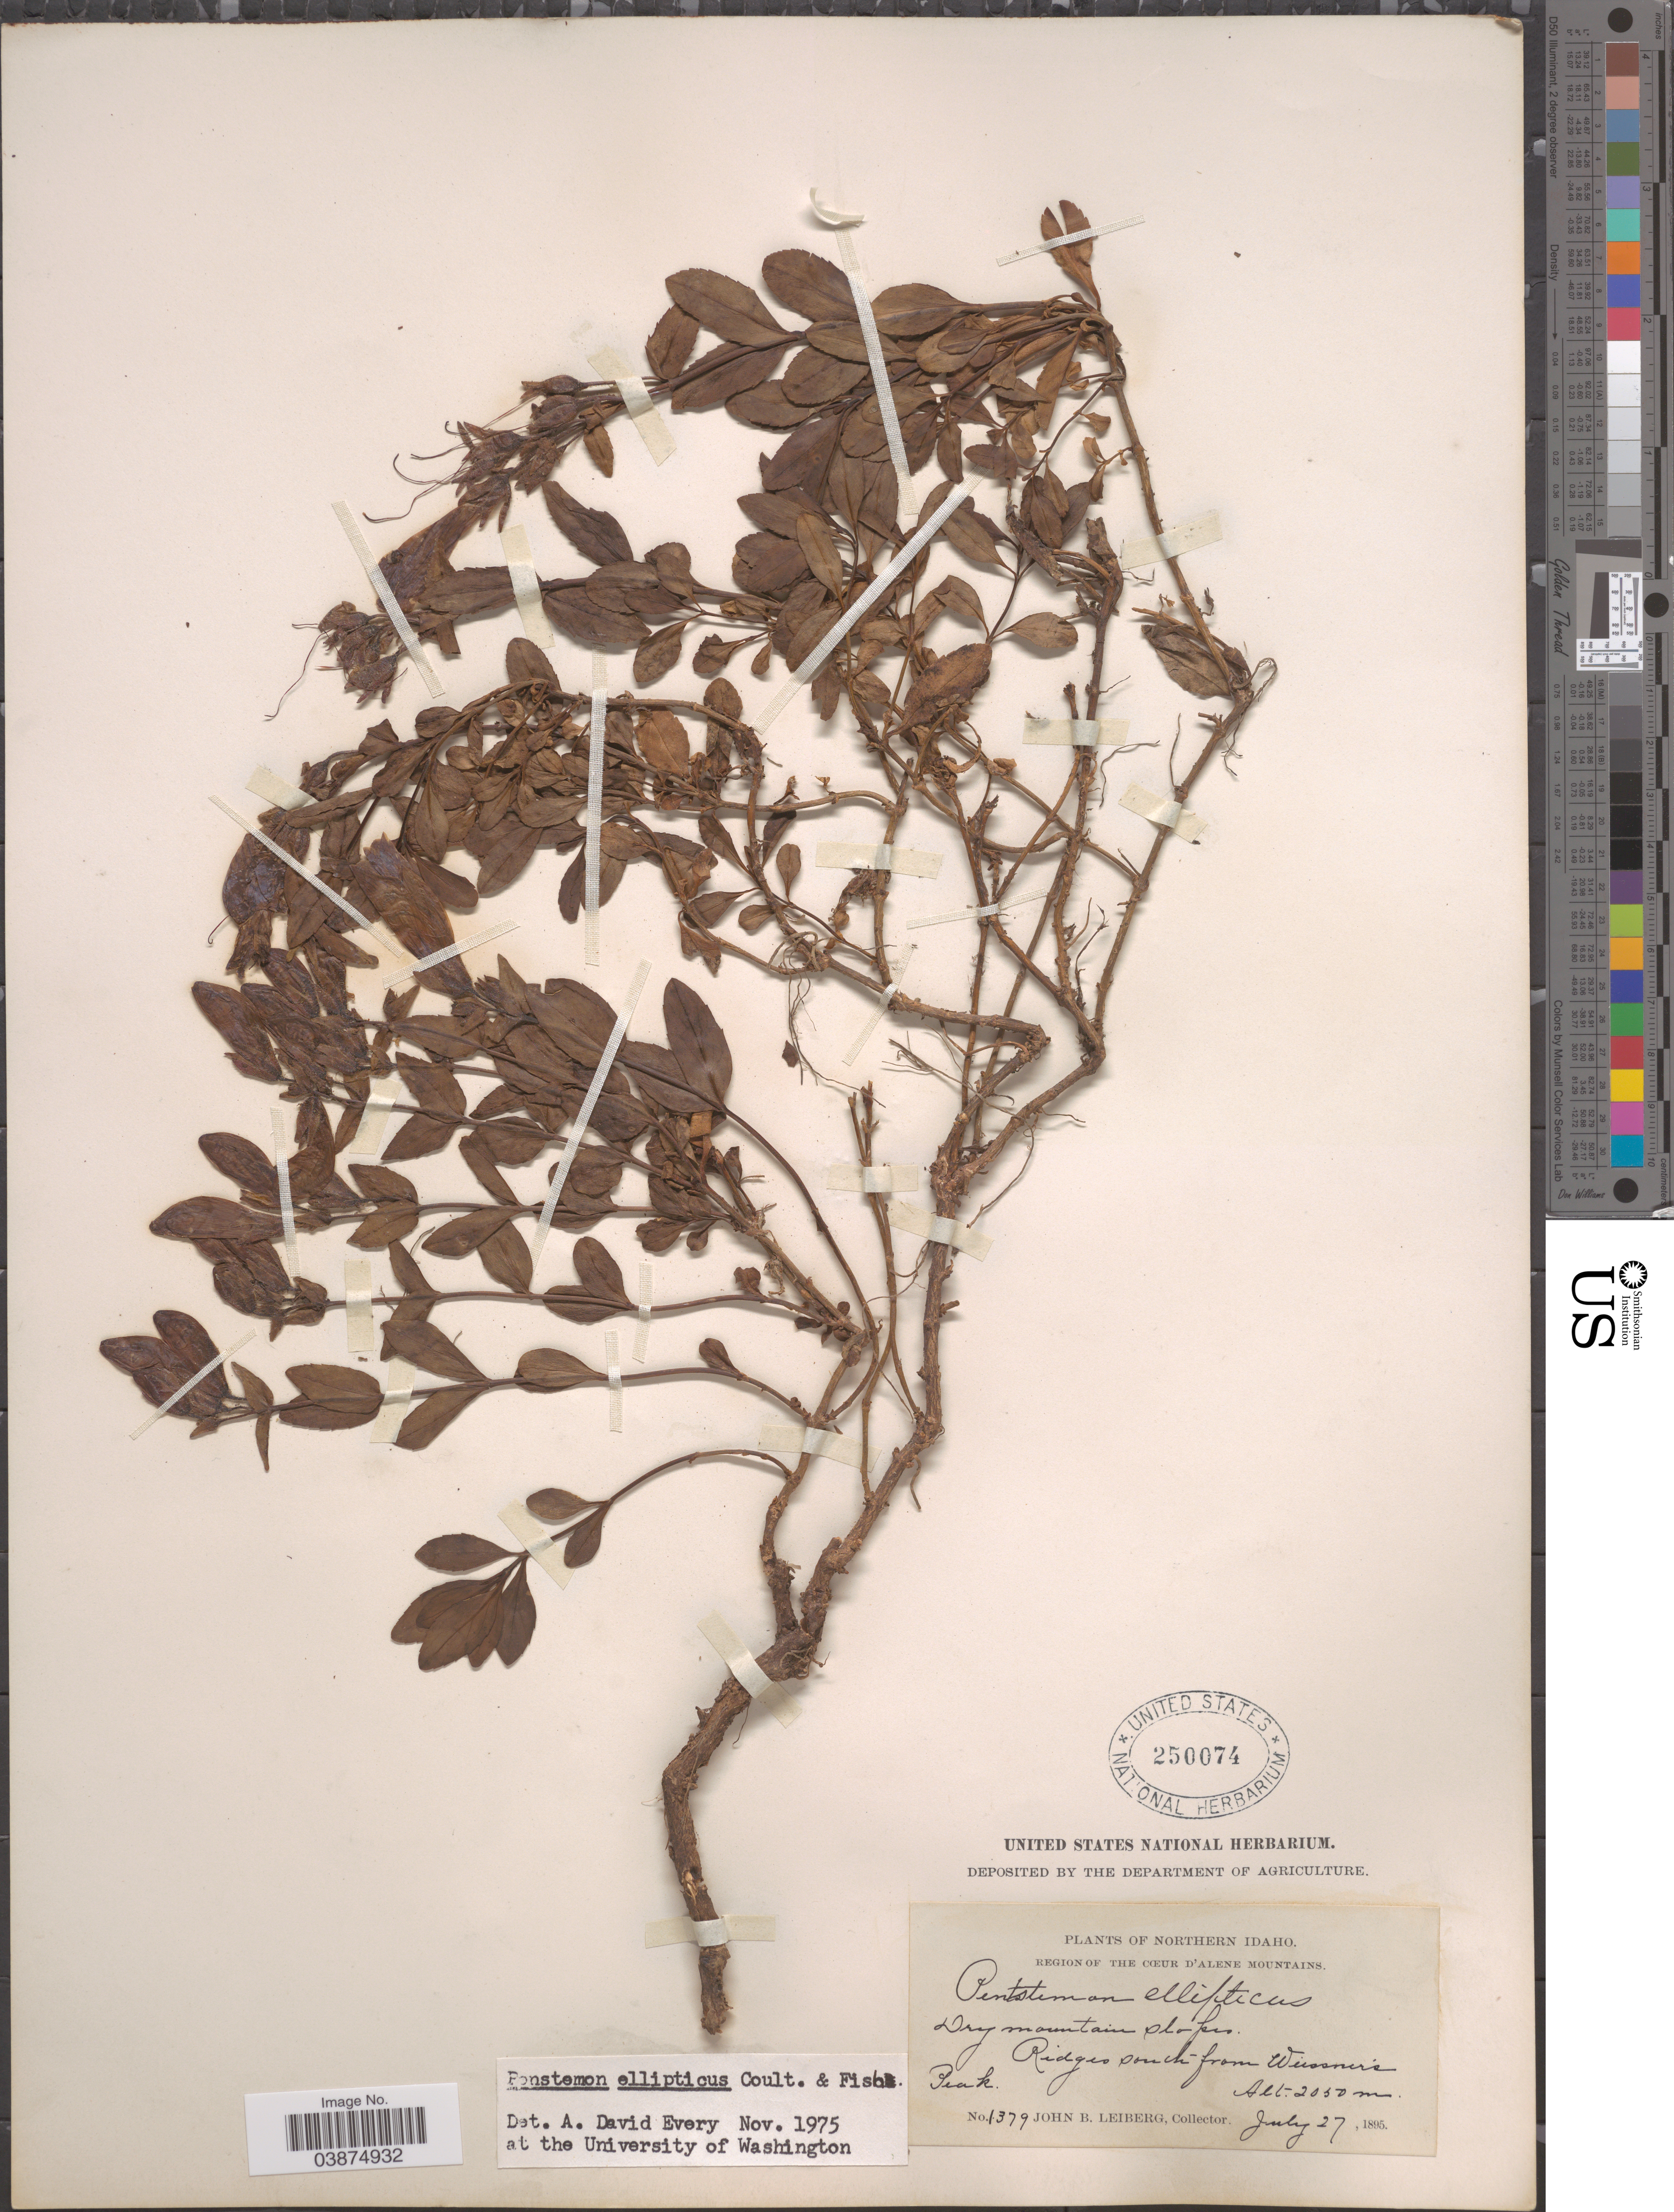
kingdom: Plantae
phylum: Tracheophyta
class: Magnoliopsida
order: Lamiales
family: Plantaginaceae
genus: Penstemon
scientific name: Penstemon ellipticus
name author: Greene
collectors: J. B. Leiberg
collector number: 1379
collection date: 1895-07-27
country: United States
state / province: Idaho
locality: Northern Idaho. Region of the Cœur d'Alene Mountains. Ridges south from Wiessner's Peak.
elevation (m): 2050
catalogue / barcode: US 250074